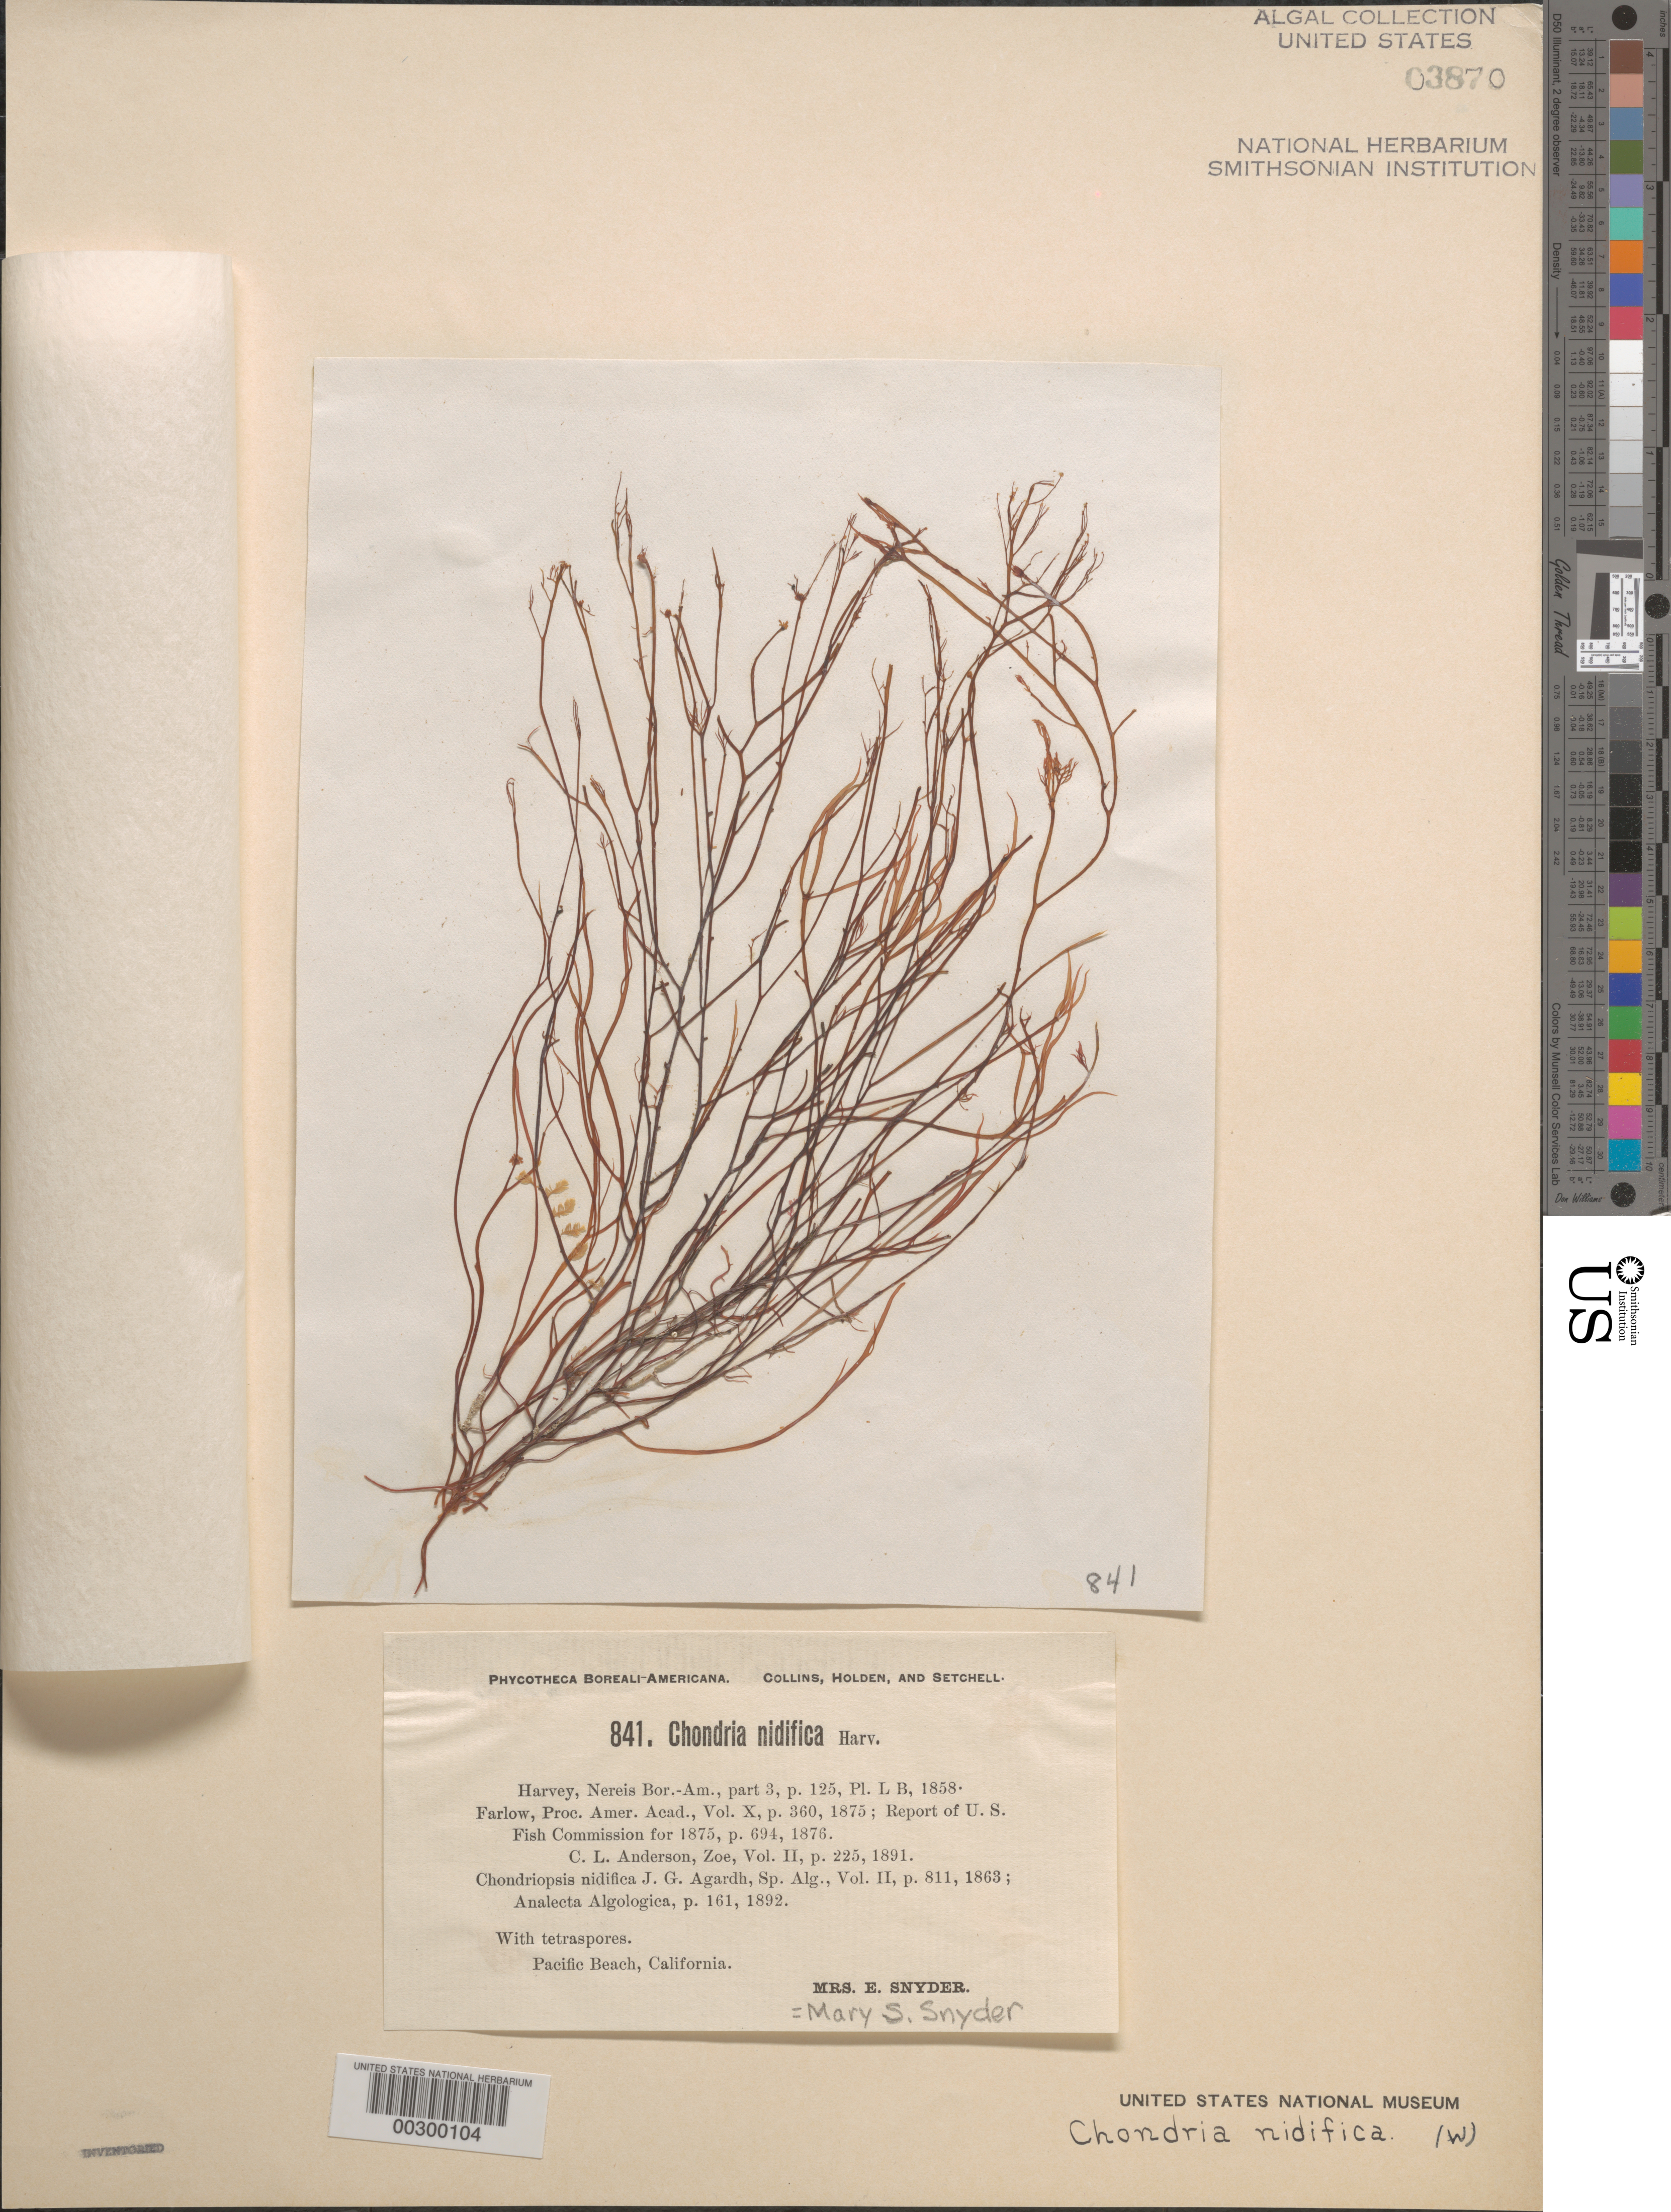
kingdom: Plantae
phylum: Rhodophyta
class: Florideophyceae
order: Ceramiales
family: Rhodomelaceae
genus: Neochondria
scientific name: Neochondria nidifica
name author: (Harvey) Sutti et al.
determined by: Algae name updating Project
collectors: M. Snyder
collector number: PB-A 841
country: United States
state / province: California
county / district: San Diego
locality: Pacific Beach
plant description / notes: Collins, Holden & Setchell, Phycotheca Boreali-Americana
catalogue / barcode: US 3870